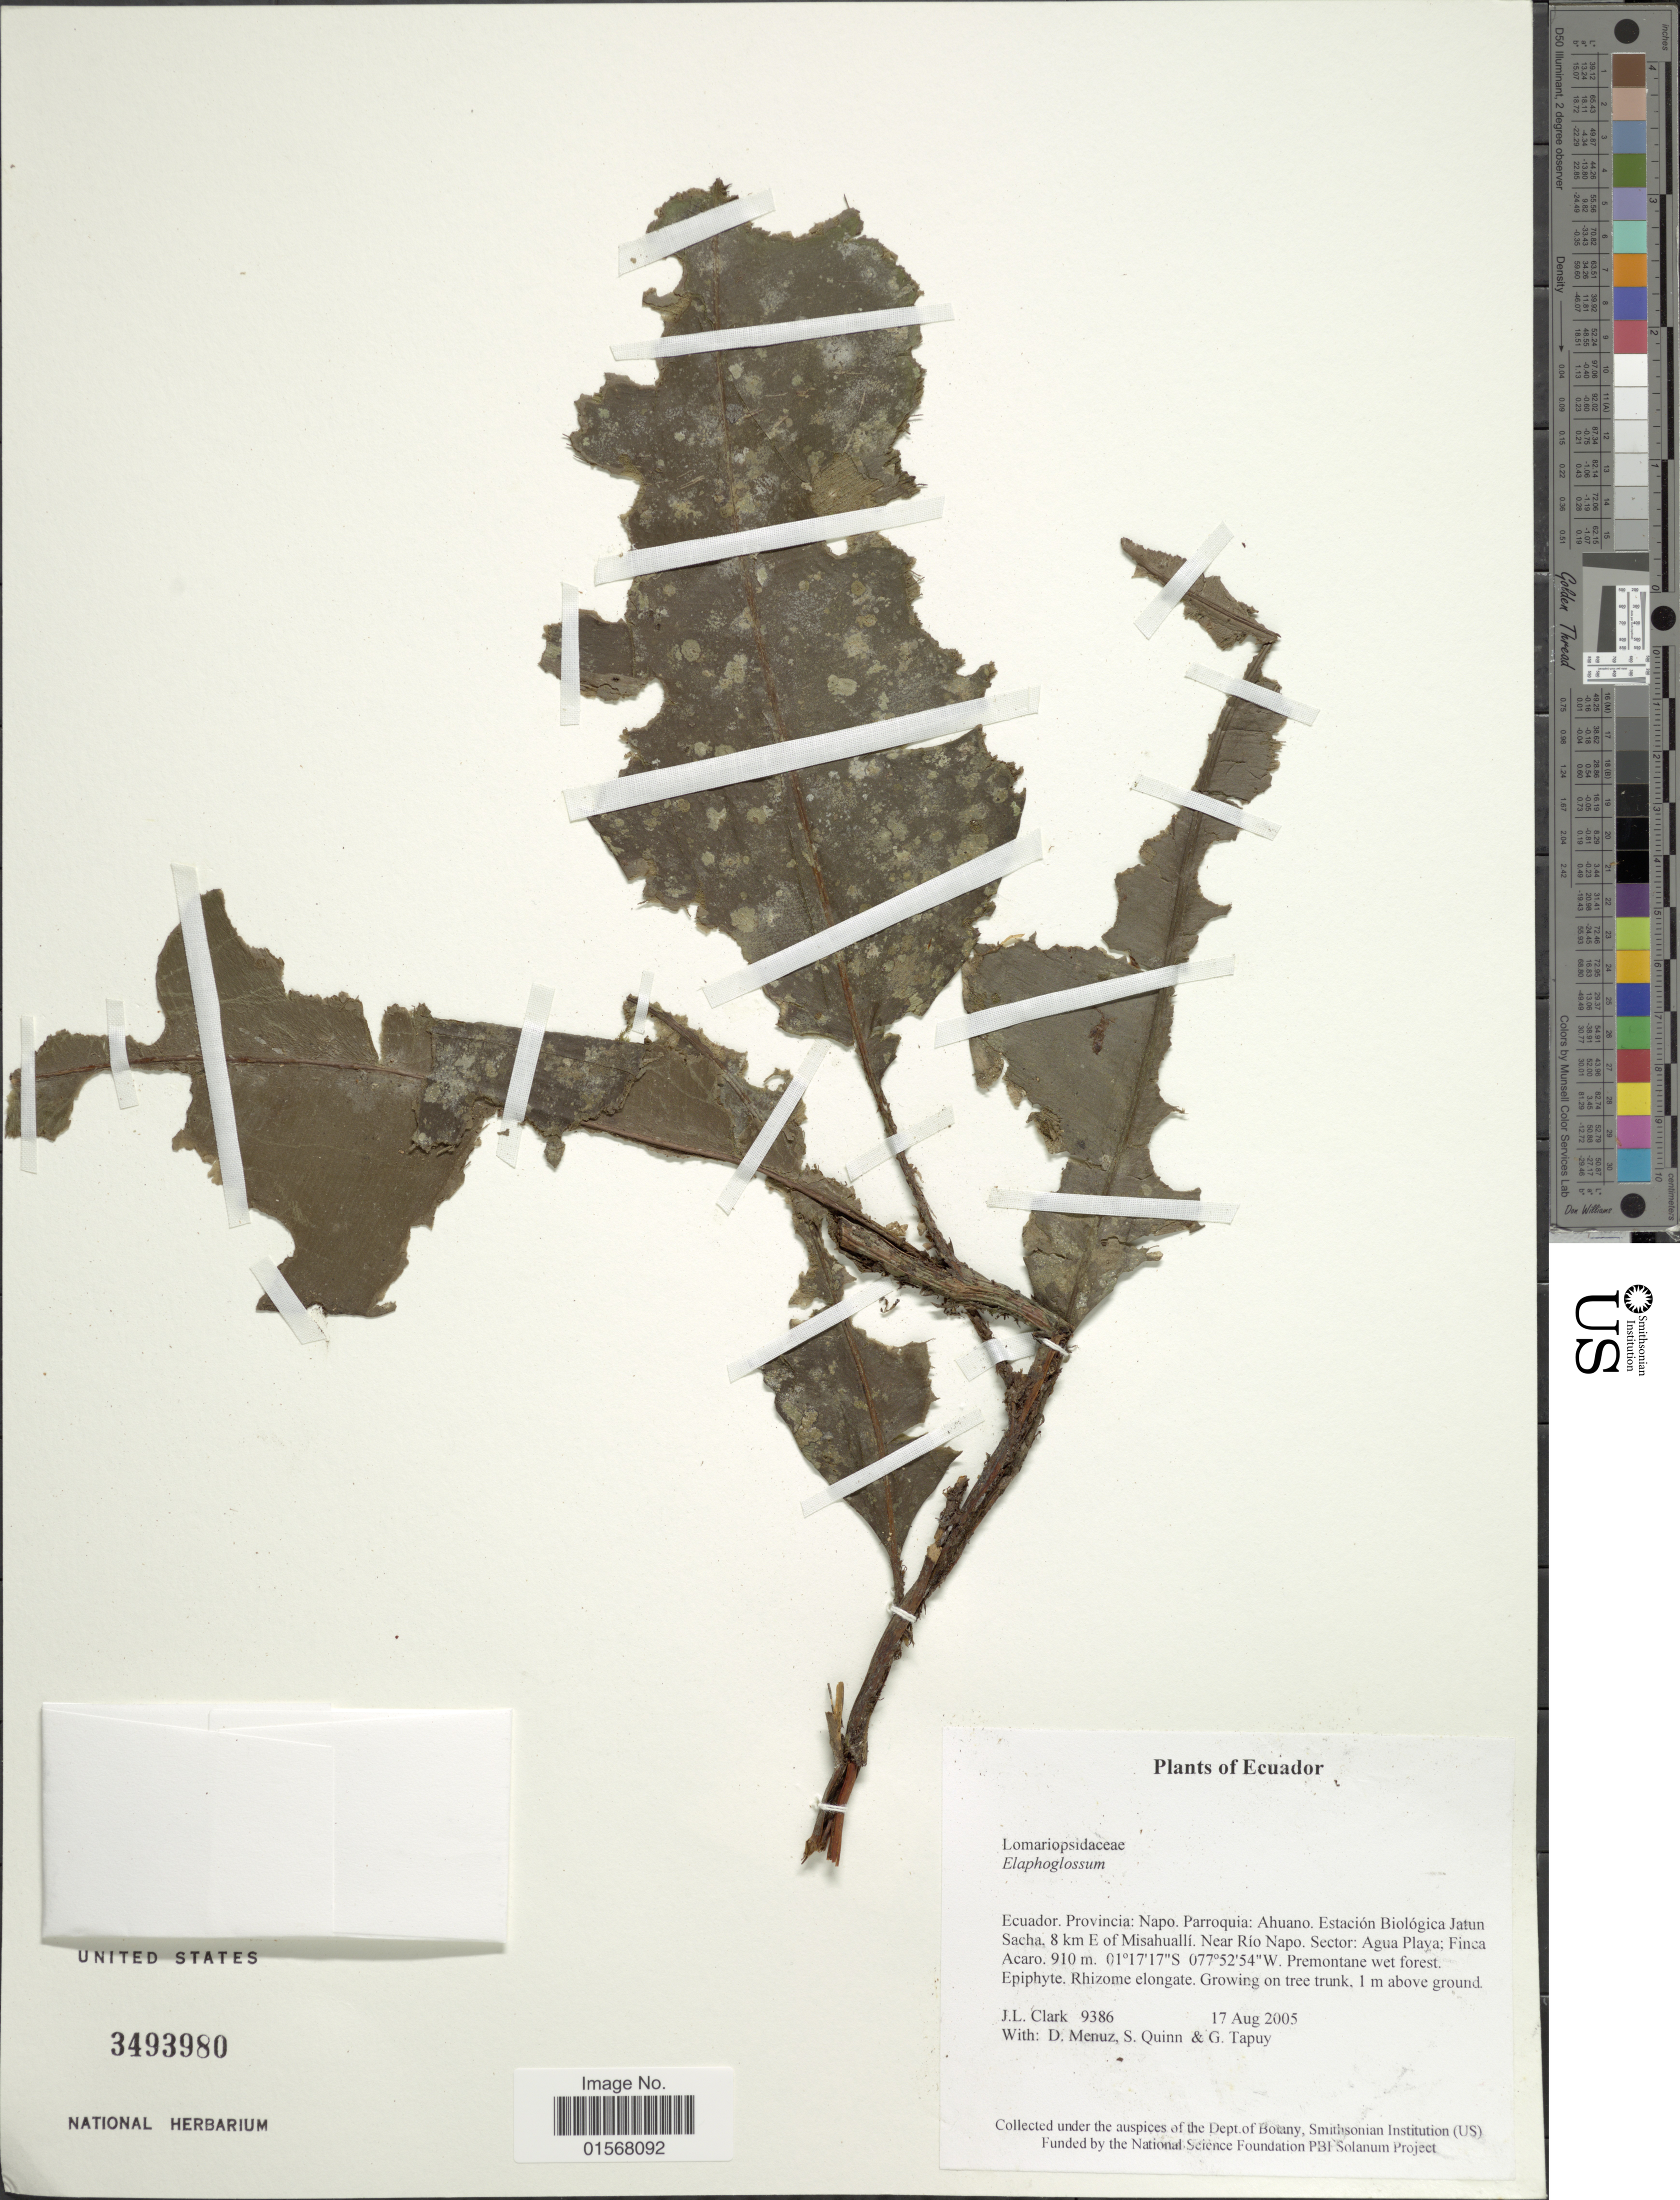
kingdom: Plantae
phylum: Tracheophyta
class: Polypodiopsida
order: Polypodiales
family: Dryopteridaceae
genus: Elaphoglossum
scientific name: Elaphoglossum sp.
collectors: J. L. Clark, D. Menuz, S. Quinn & G. Tapuy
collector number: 9386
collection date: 2005-08-17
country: Ecuador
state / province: Napo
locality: Ecuador, Provincia: Napo: Parroquia: Ahuano, Estacion Biologica jatun Sacha, 8 km E of Misahualli, near Rio Napo, Sector: Agua Playa: Finca Acaro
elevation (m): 910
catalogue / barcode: US 3493980